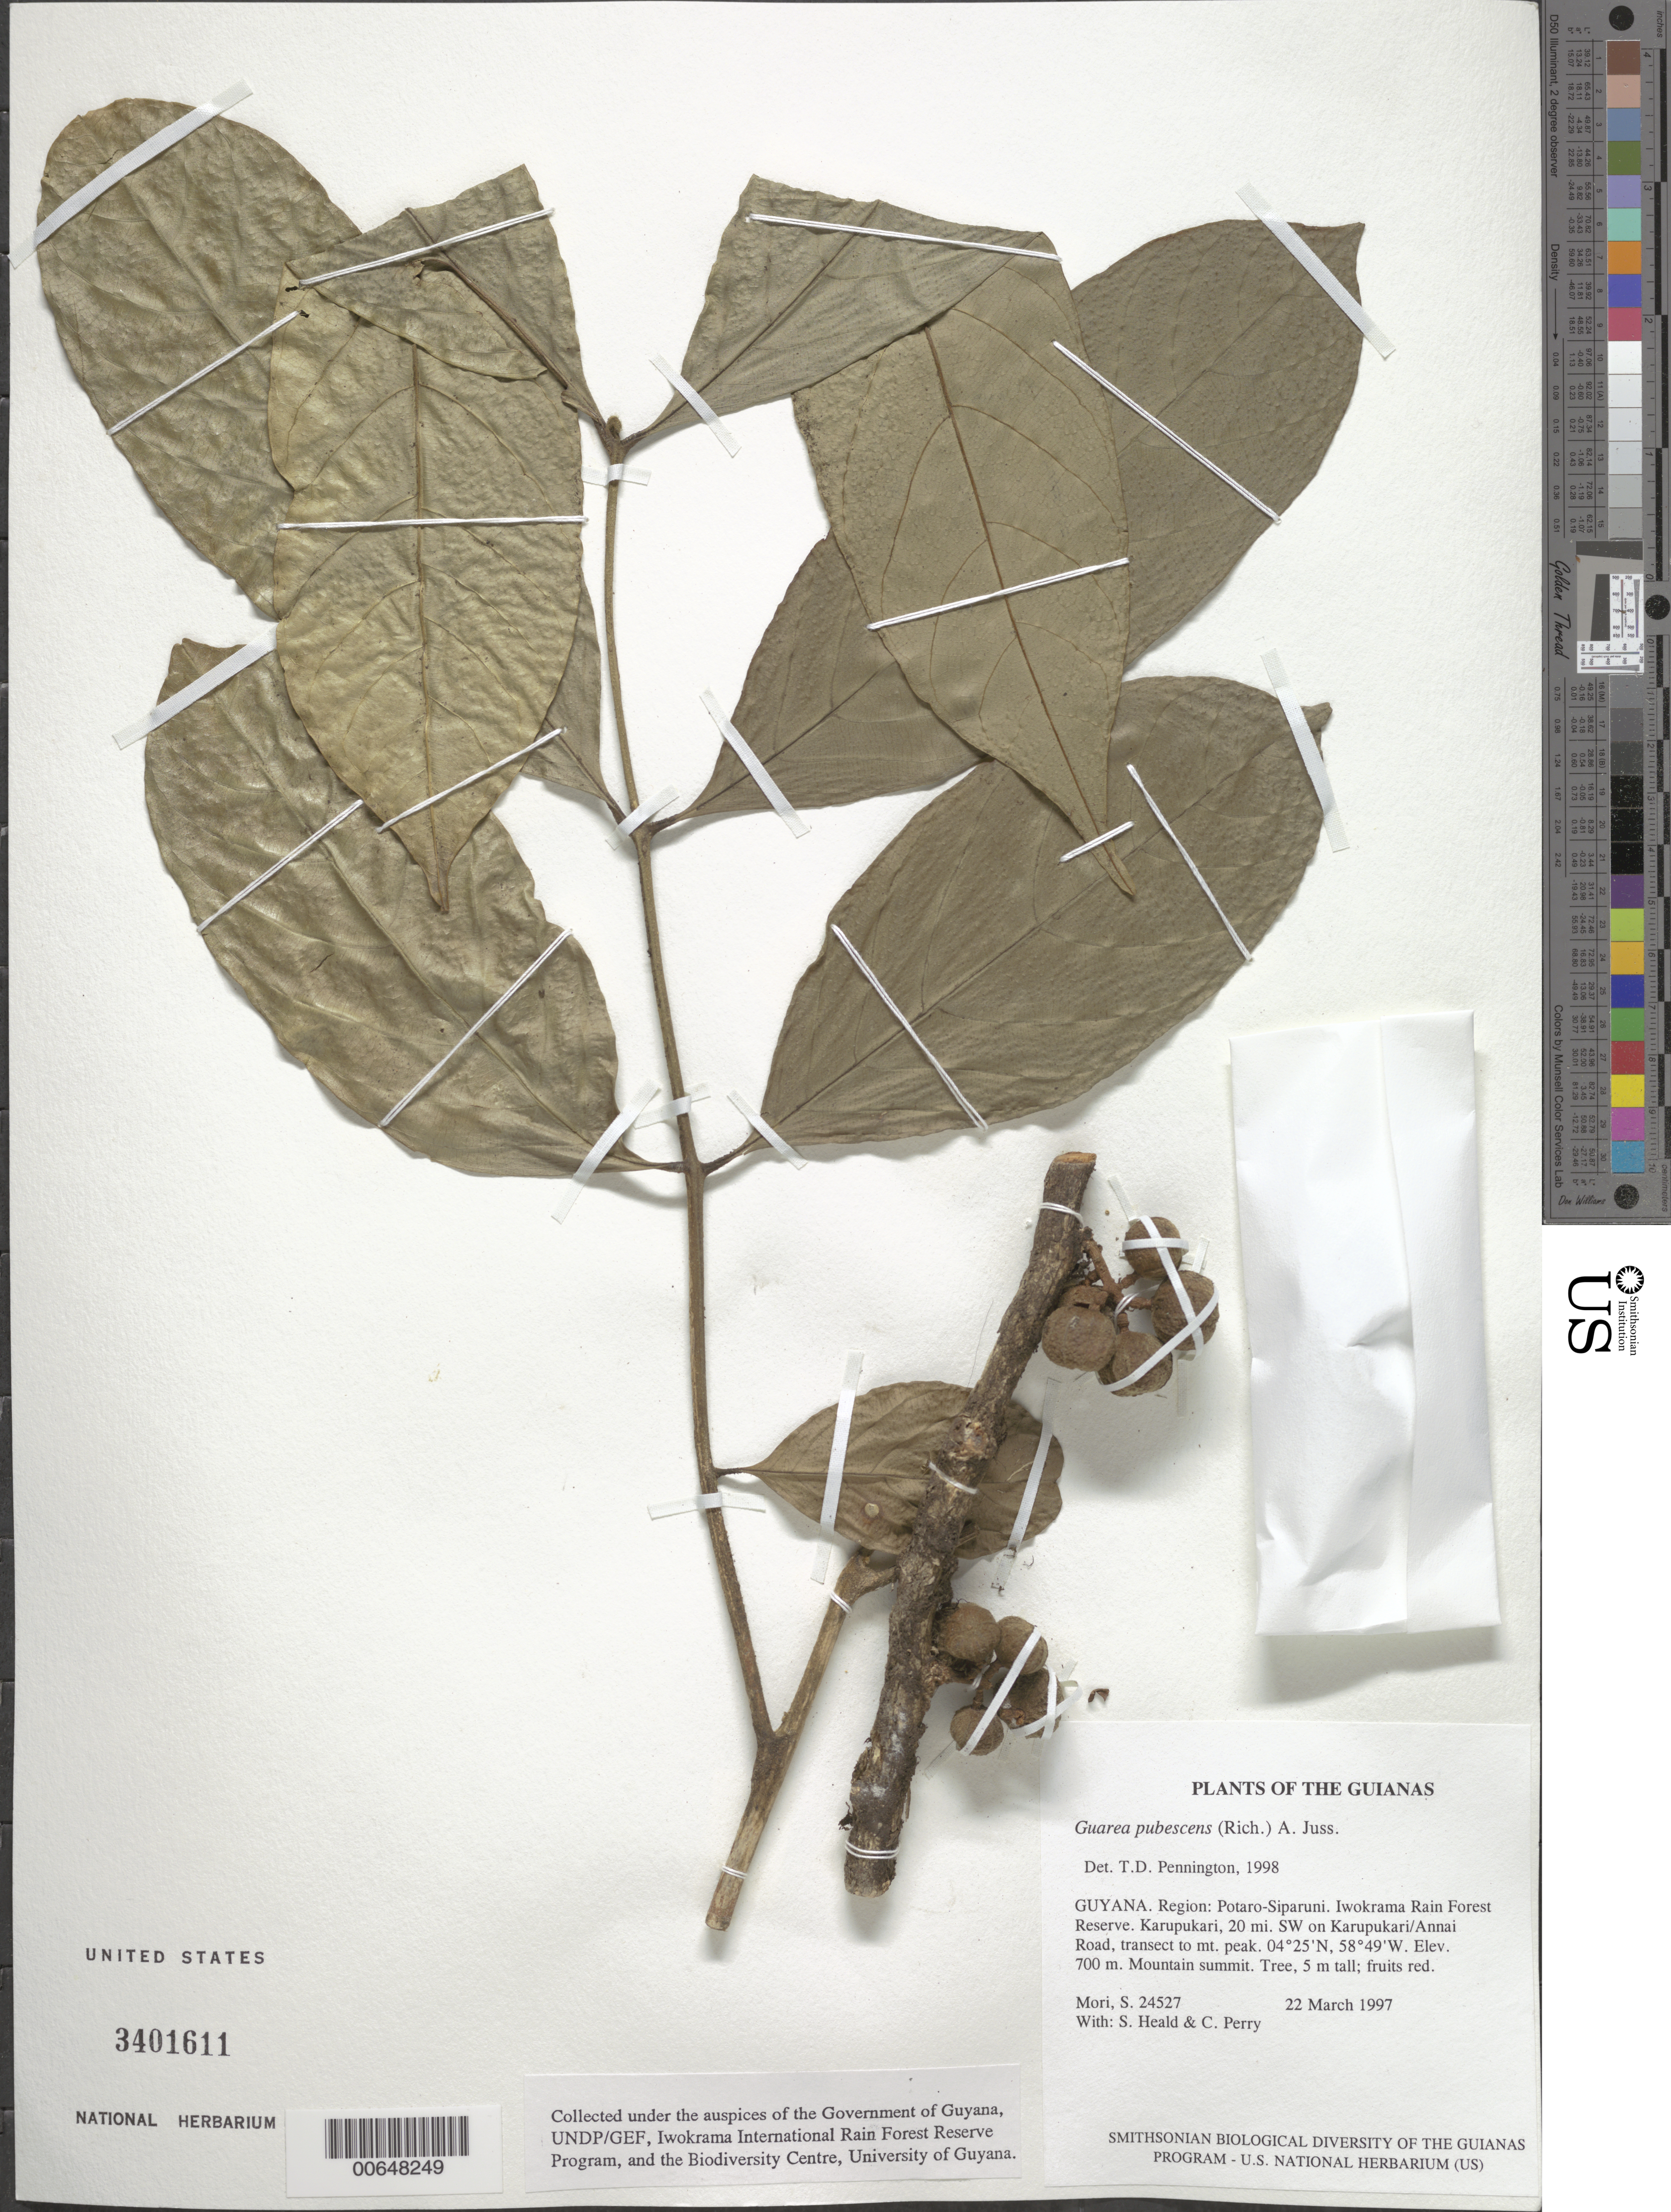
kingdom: Plantae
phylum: Tracheophyta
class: Magnoliopsida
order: Sapindales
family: Meliaceae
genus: Guarea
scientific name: Guarea pubescens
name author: (Rich.) A. Juss.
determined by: Pennington, T. D., (K)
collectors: S. Mori, S. Heald & C. Perry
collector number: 24527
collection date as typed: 22 March 1997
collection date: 1997-03-22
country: Guyana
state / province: Potaro-Siparuni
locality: Iwokrama Rain Forest Reserve. Karupukari, 20 mi. SW on Karupukari/Annai Road, transect to mt. peak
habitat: Mountain summit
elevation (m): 700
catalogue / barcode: US 3401611